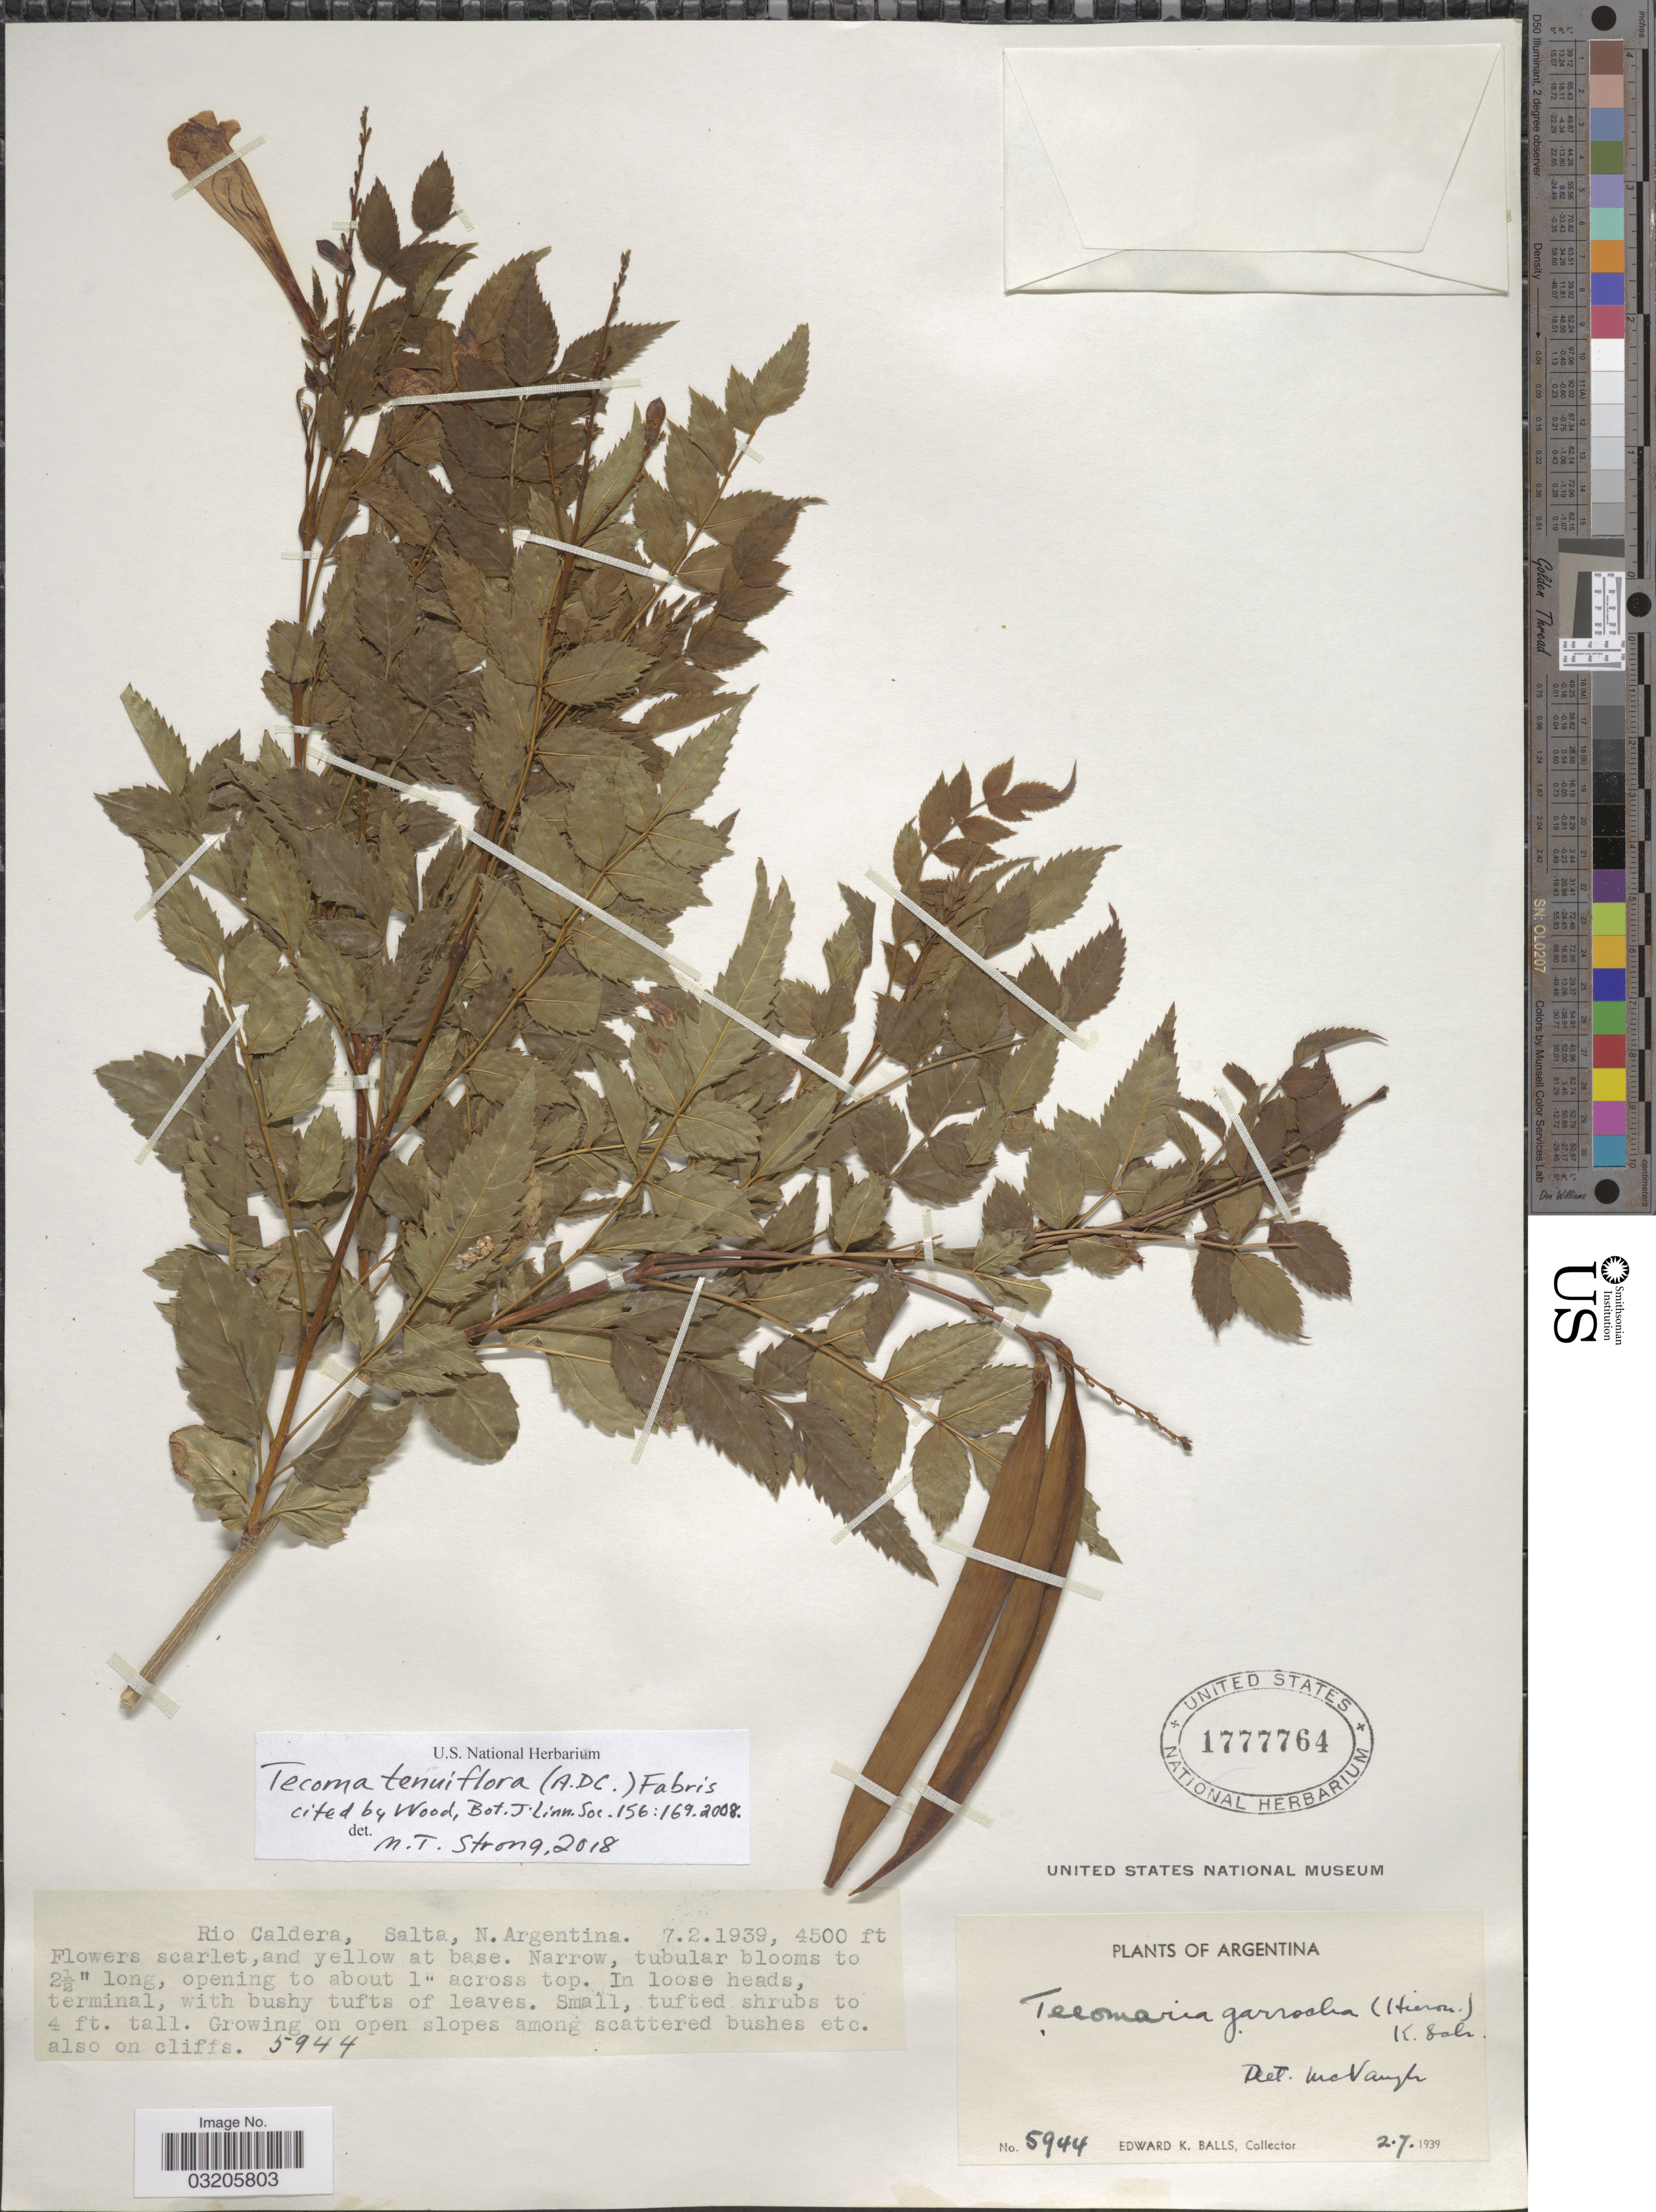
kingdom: Plantae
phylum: Tracheophyta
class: Magnoliopsida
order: Lamiales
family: Bignoniaceae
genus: Tecoma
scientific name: Tecoma tenuiflora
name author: (DC.) Fabris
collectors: E. K. Balls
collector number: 5944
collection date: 1939-02-07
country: Argentina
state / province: Salta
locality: Rio Caldera, N. Argentina.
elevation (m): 1372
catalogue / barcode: US 1777764